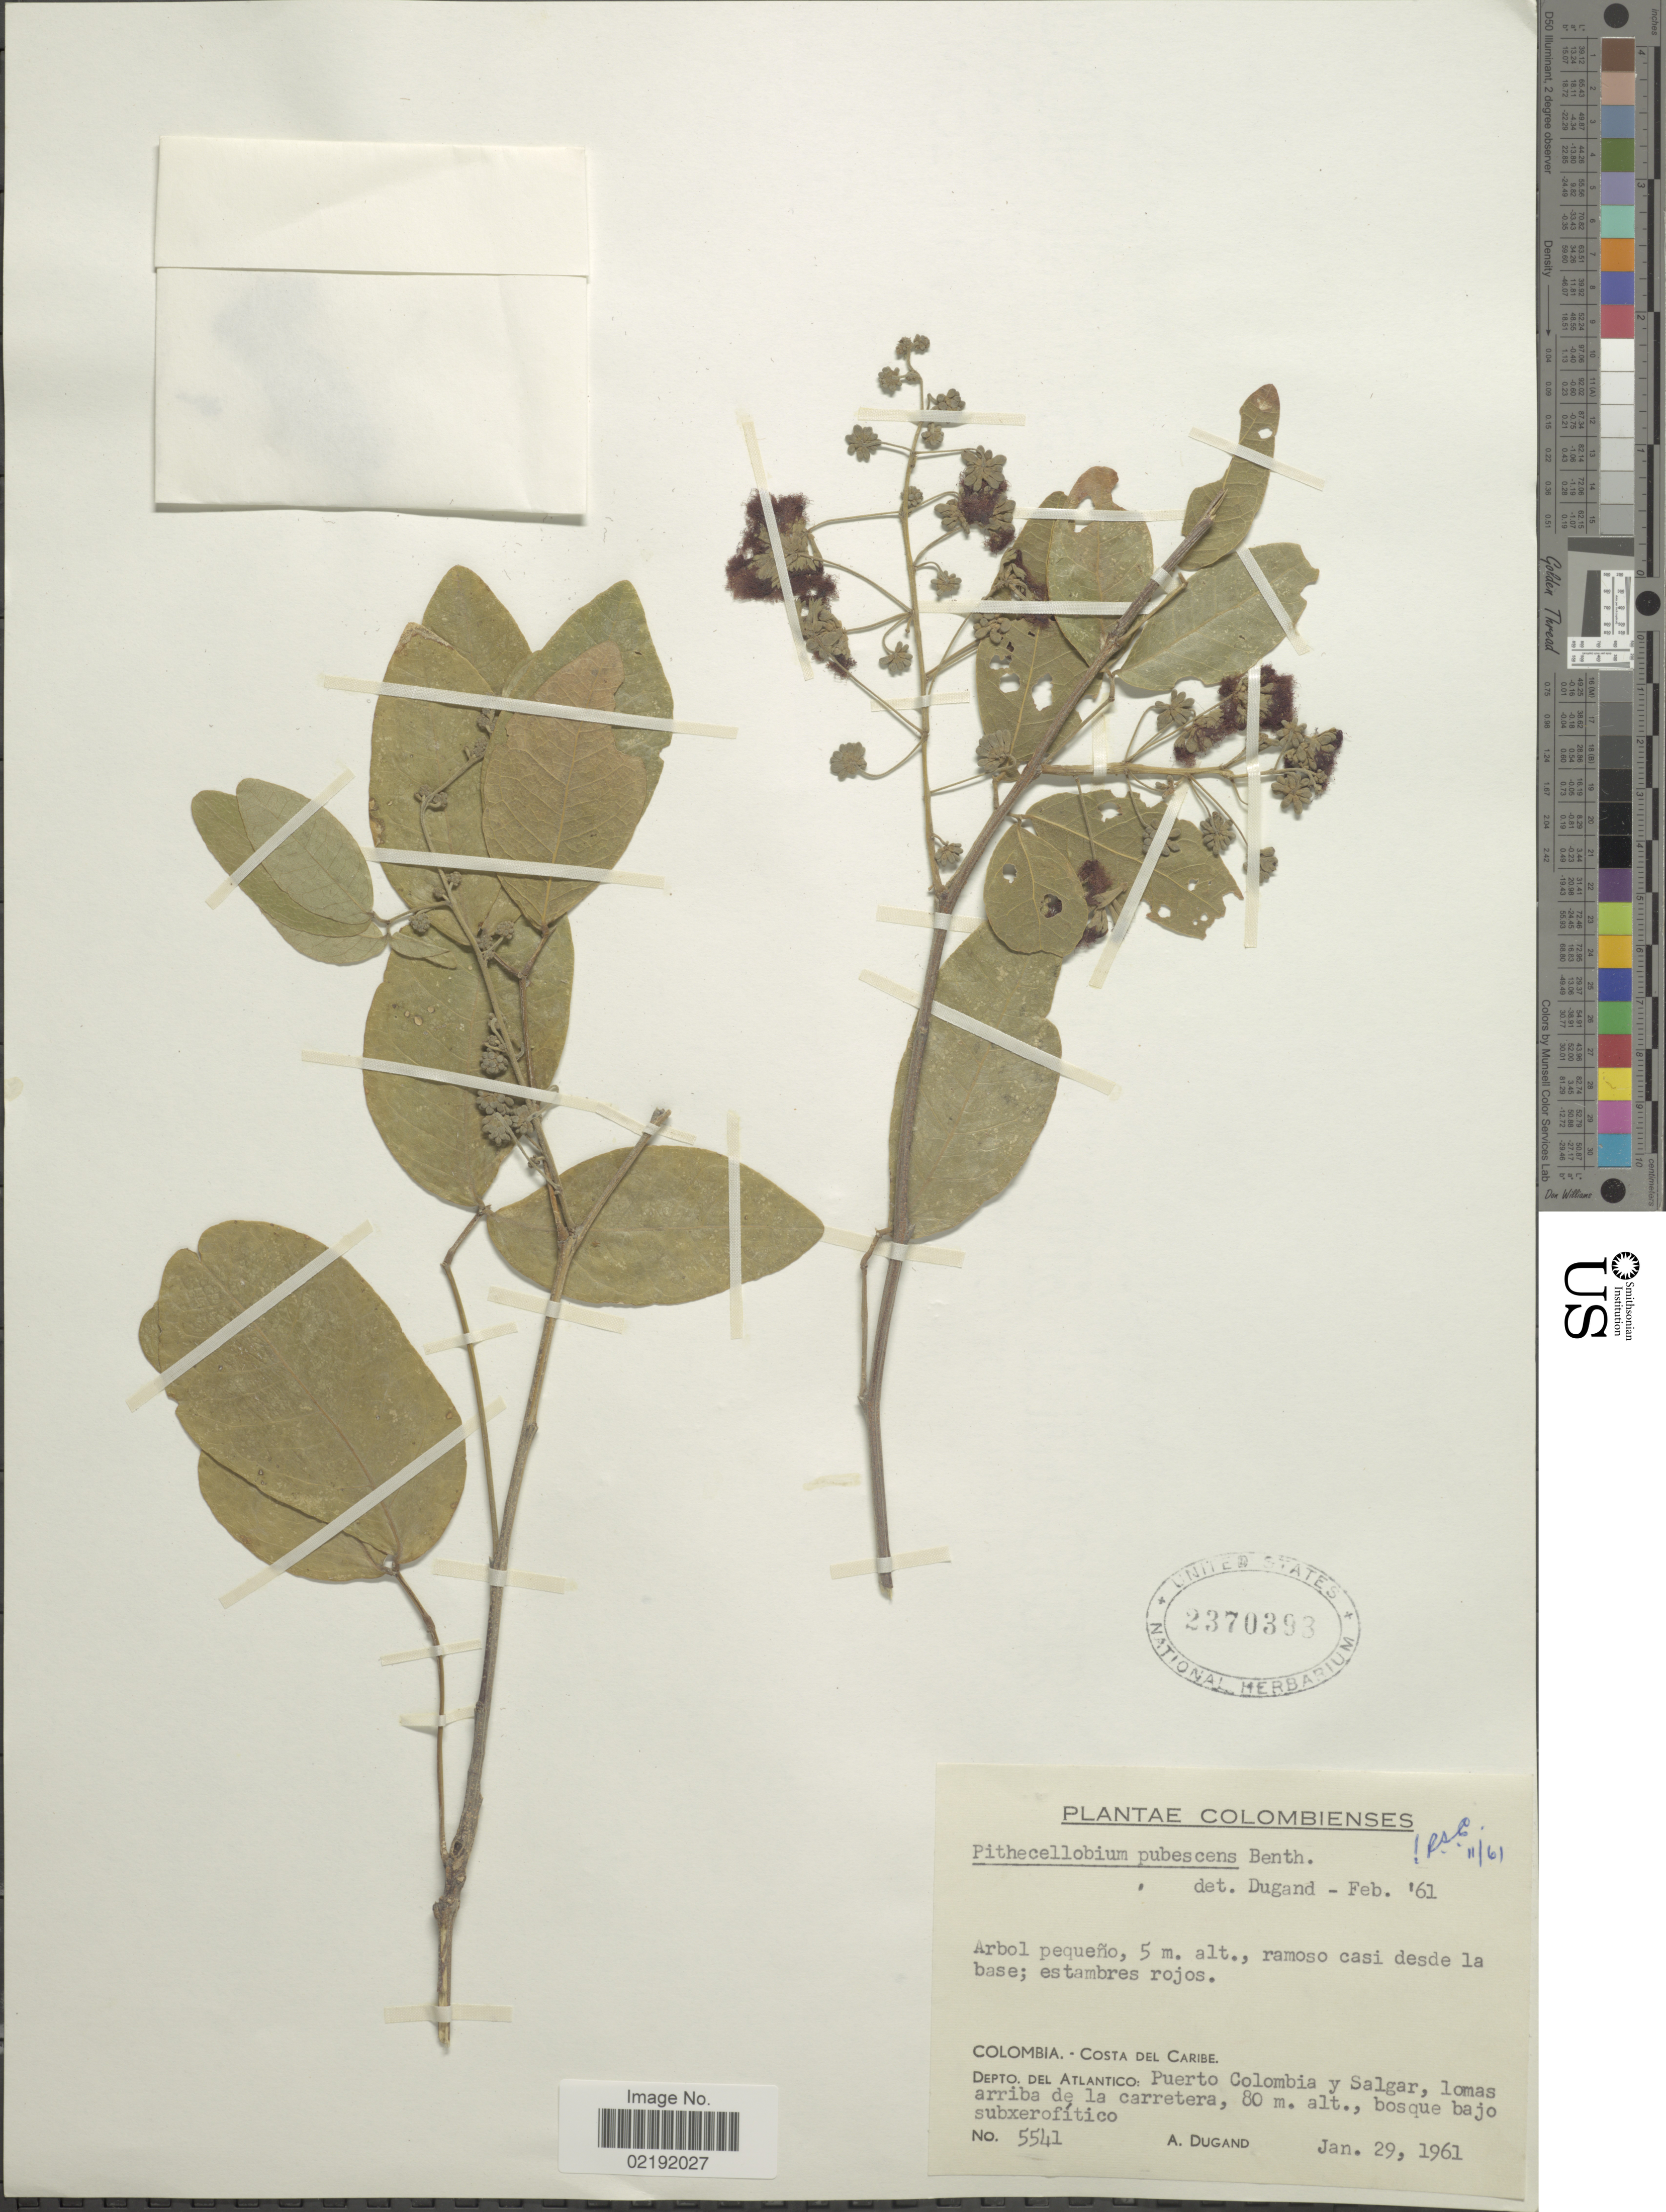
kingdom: Plantae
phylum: Tracheophyta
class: Magnoliopsida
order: Fabales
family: Fabaceae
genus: Pithecellobium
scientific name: Pithecellobium roseum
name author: (Vahl) Barneby & J.W. Grimes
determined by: U.S. National Herbarium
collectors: A. Dugand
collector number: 5541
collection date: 1961-01-29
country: Colombia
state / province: Atlántico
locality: Colombia.- Costa del Caribe. Depto. del Atlantico: Puerto Colombia y Salgar, lomas rriba de la carretera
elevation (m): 80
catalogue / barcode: US 2370393